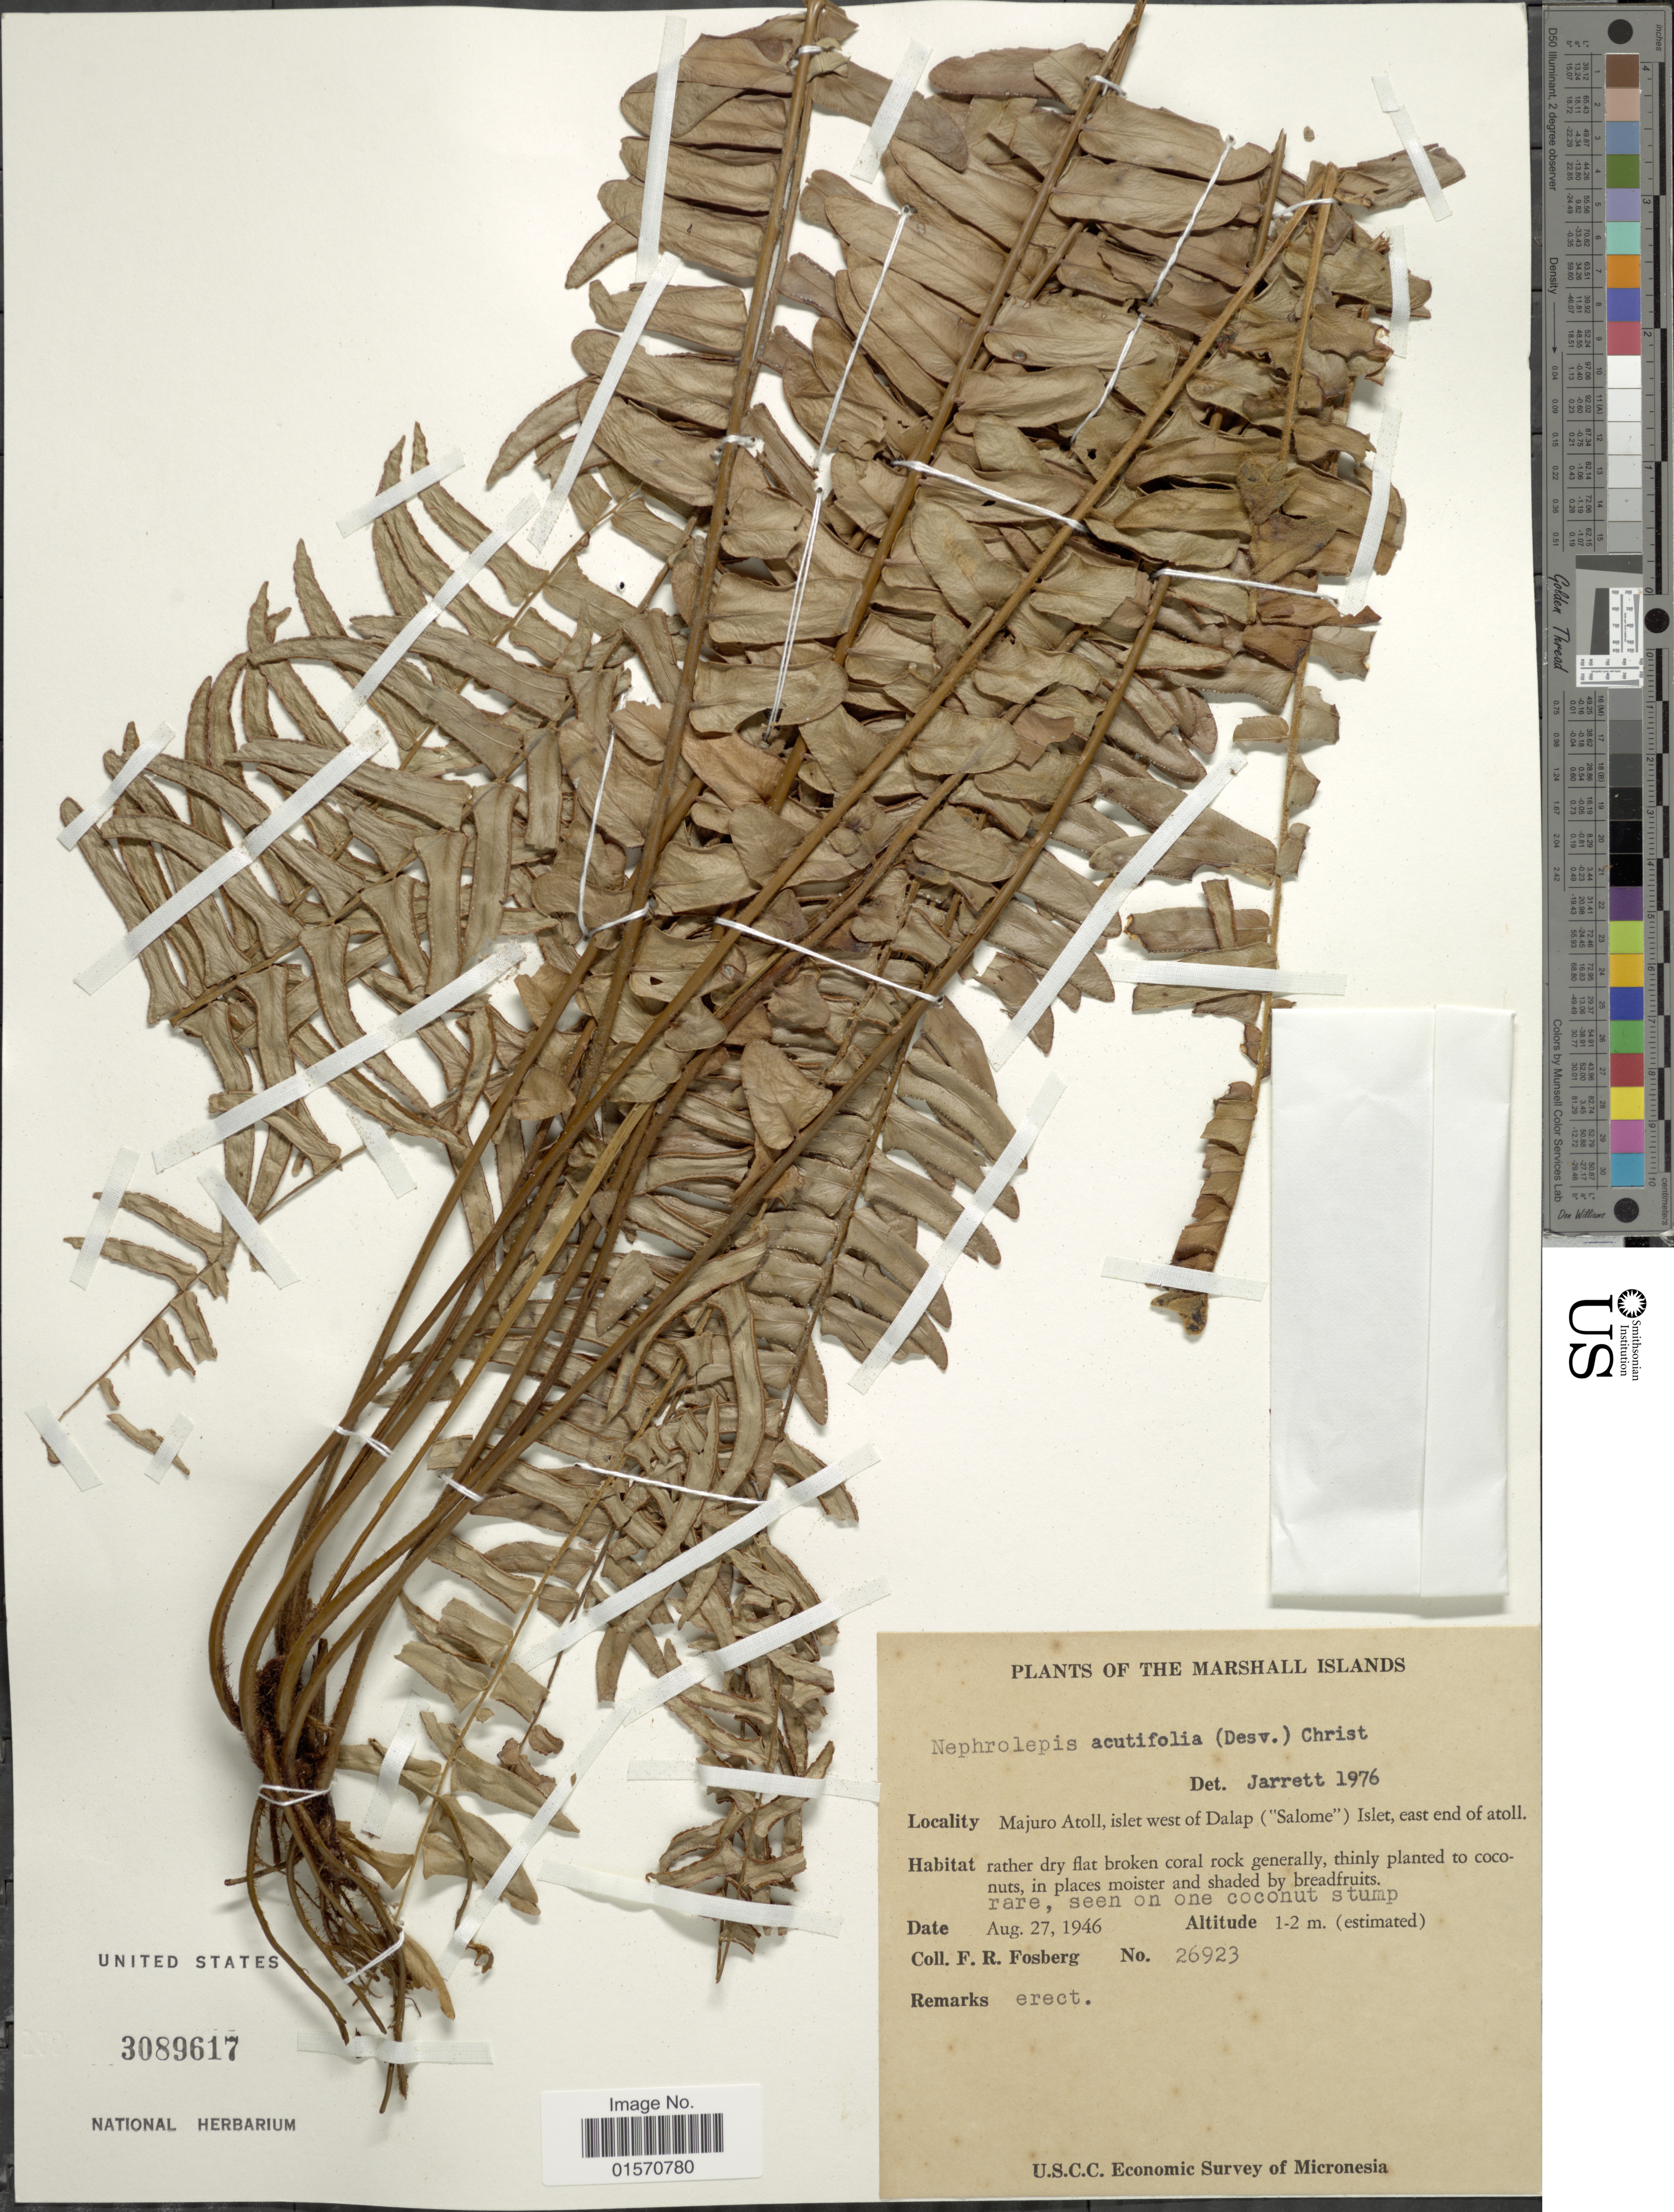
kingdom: Plantae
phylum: Tracheophyta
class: Polypodiopsida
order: Polypodiales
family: Nephrolepidaceae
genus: Nephrolepis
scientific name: Nephrolepis acutifolia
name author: (Desv.) Chr.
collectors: F. R. Fosberg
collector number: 26923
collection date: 1946-08-27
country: Marshall Islands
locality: Majuro Atoll, islet west of Dalap ("Salome") Islet, east end of atoll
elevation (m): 1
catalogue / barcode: US 3089617